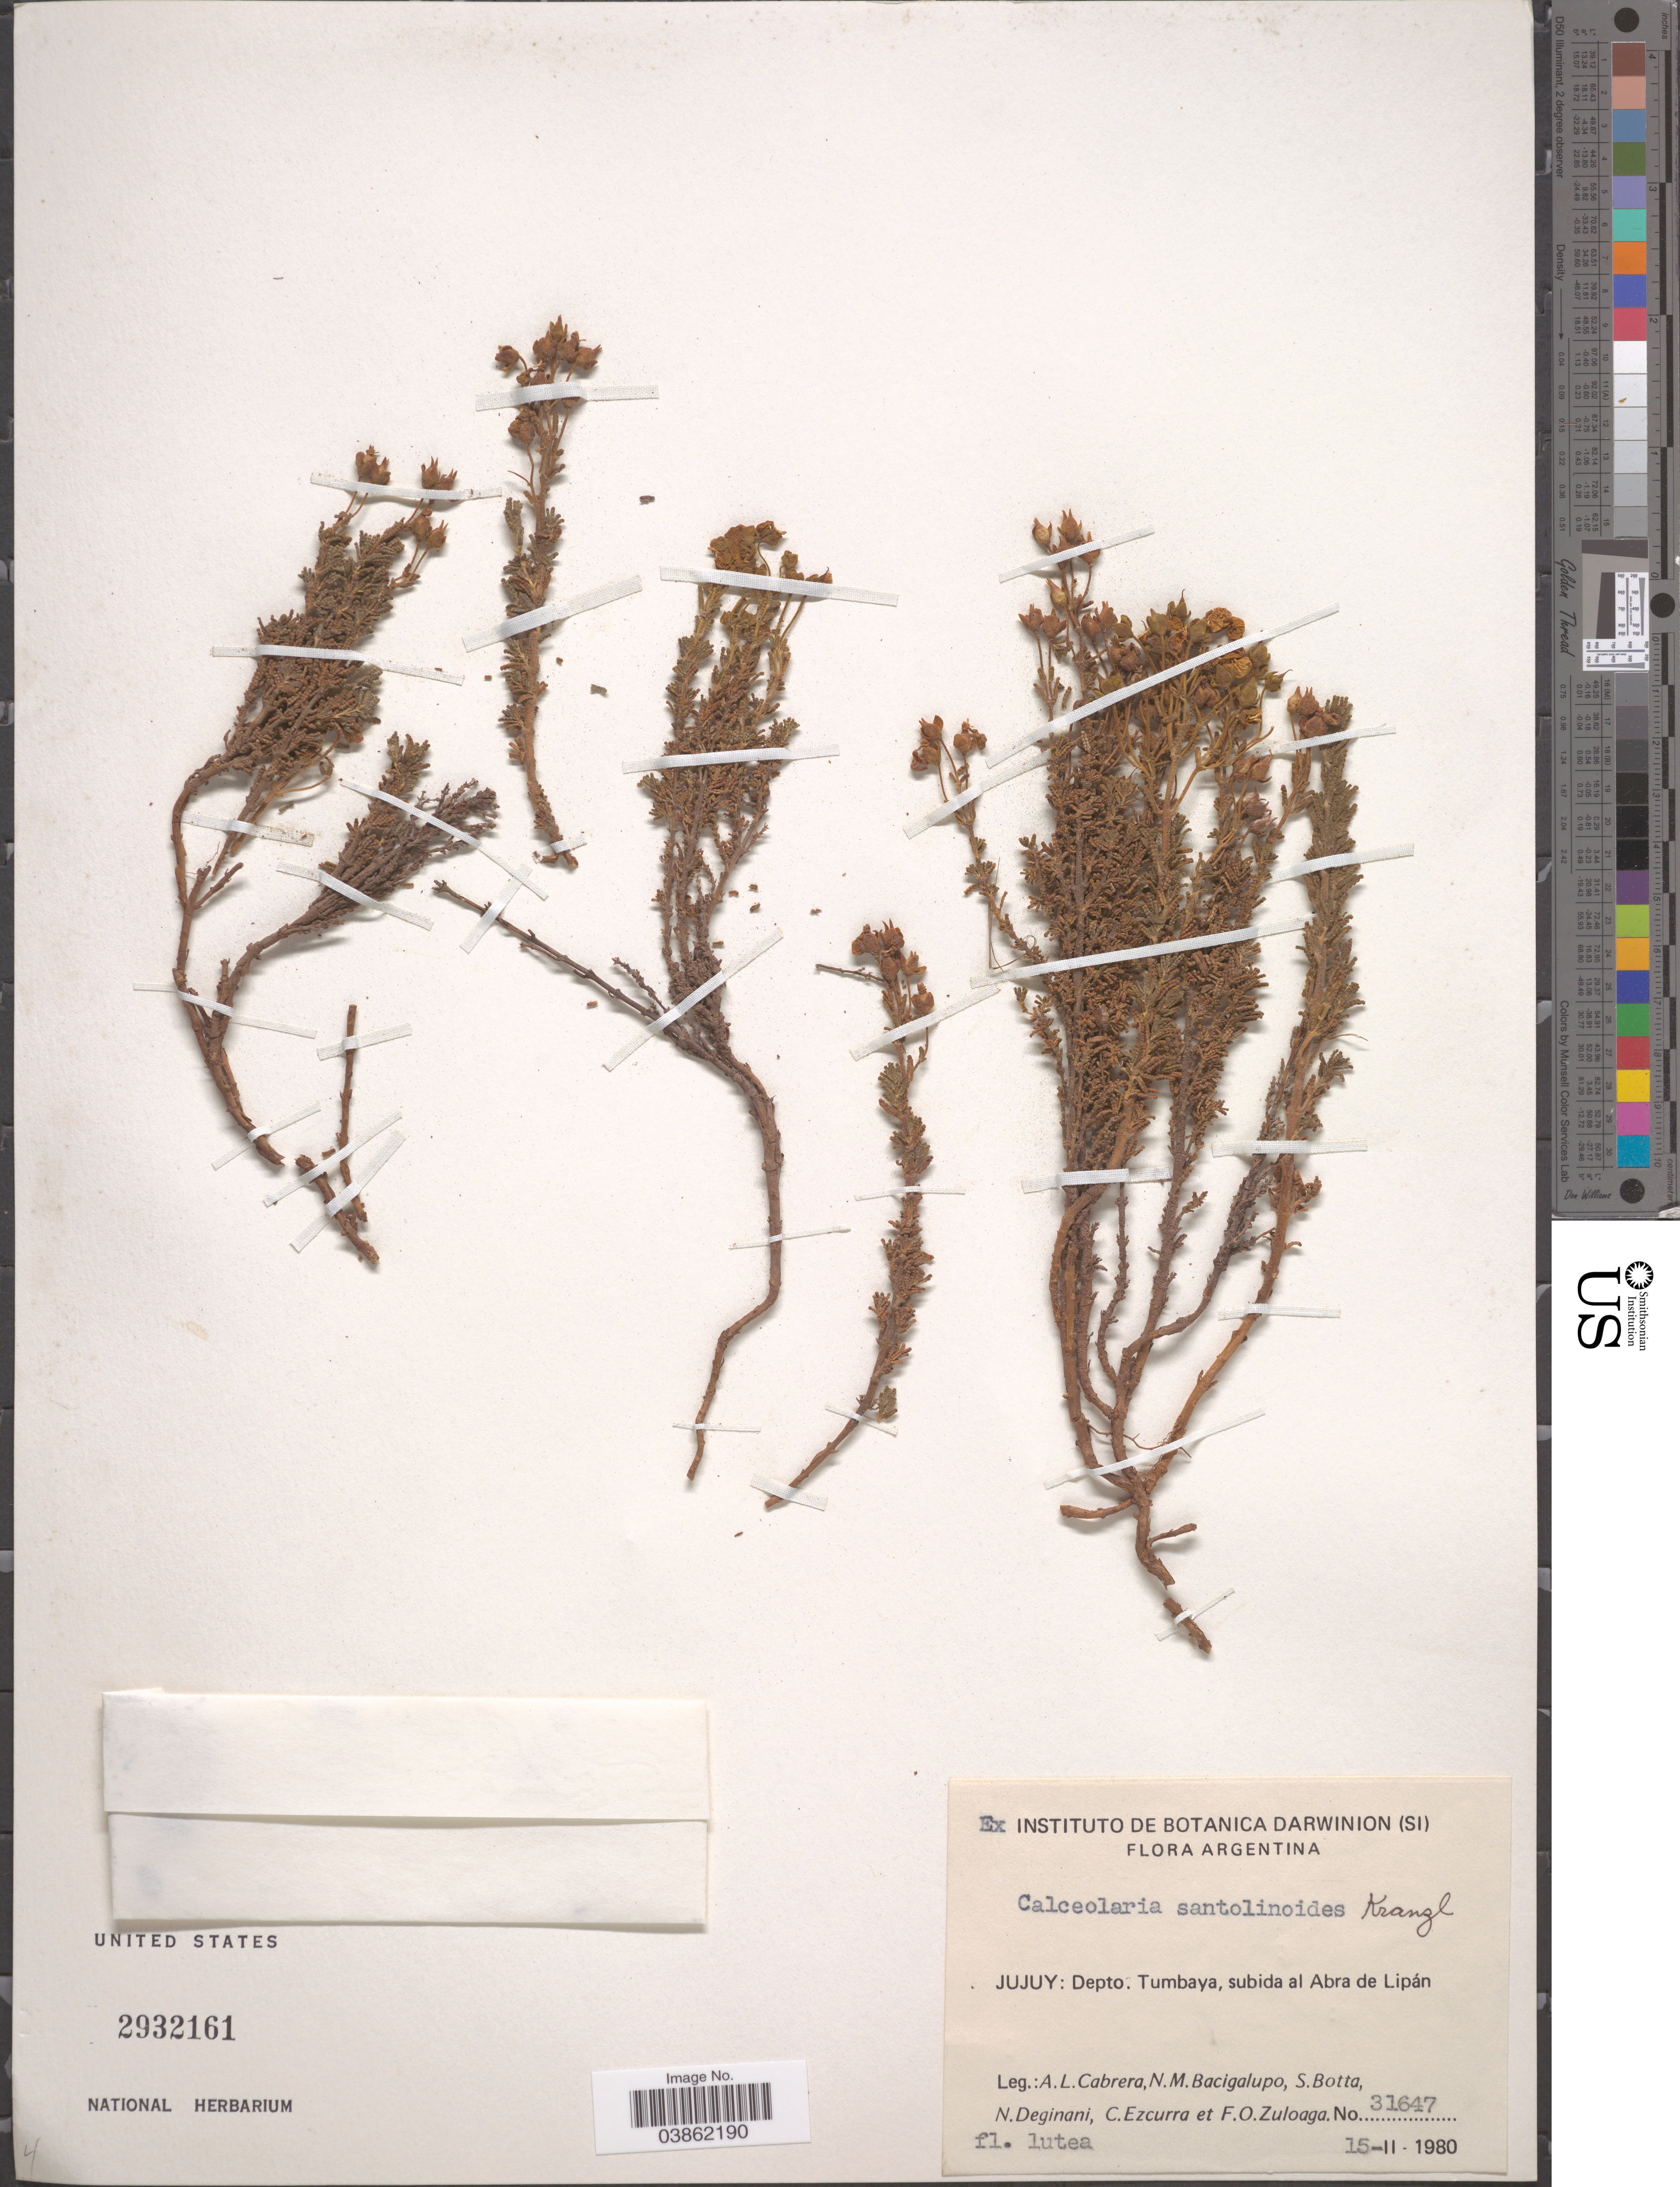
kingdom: Plantae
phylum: Tracheophyta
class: Magnoliopsida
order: Lamiales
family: Calceolariaceae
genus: Calceolaria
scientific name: Calceolaria santolinoides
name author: Kraenzl.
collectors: A. L. Cabrera, N. M. Bacigalupo, S. M. Botta, N. Deginani & et al.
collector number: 31647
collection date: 1980-02-15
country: Argentina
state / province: Jujuy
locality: Depto. Tumbaya, subida al Abra de Lipán.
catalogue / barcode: US 2932161